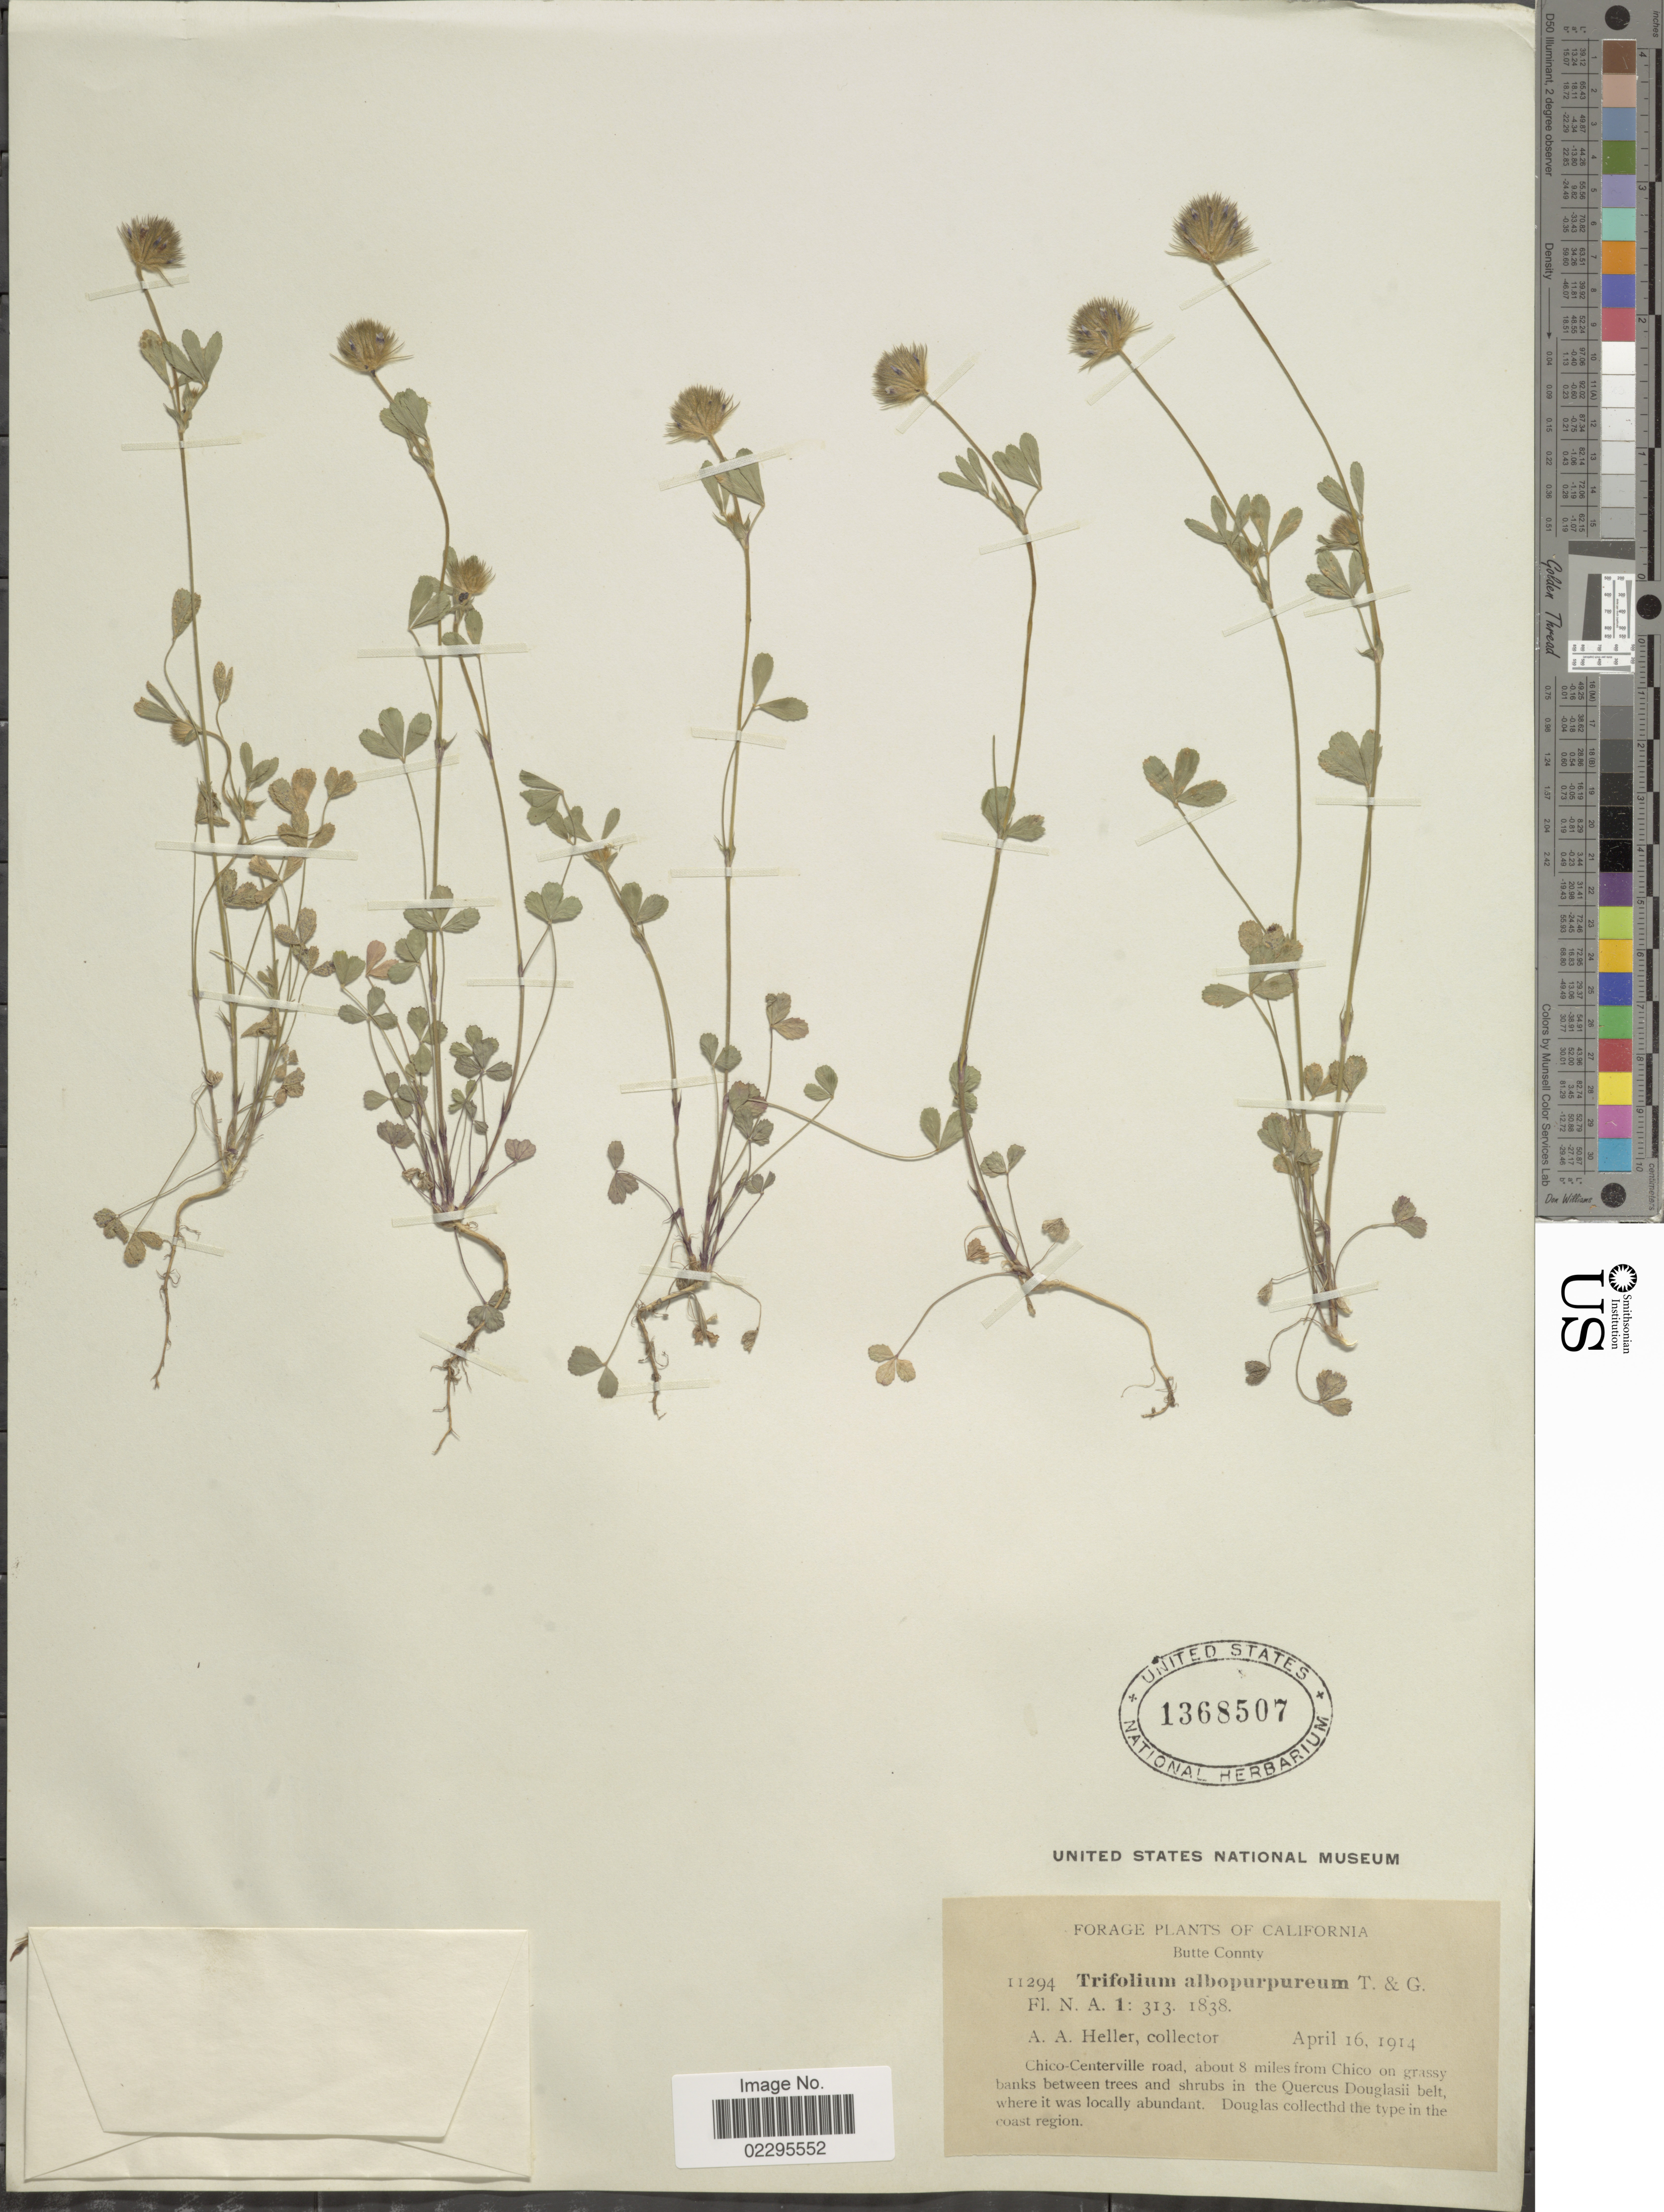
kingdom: Plantae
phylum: Tracheophyta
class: Magnoliopsida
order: Fabales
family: Fabaceae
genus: Trifolium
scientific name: Trifolium albopurpureum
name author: Torr. & A. Gray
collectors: A. A. Heller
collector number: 11294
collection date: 1914-04-16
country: United States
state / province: California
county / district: Butte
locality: Butte County. Chico-Centerville road, about 8 miles from Chico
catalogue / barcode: US 1368507